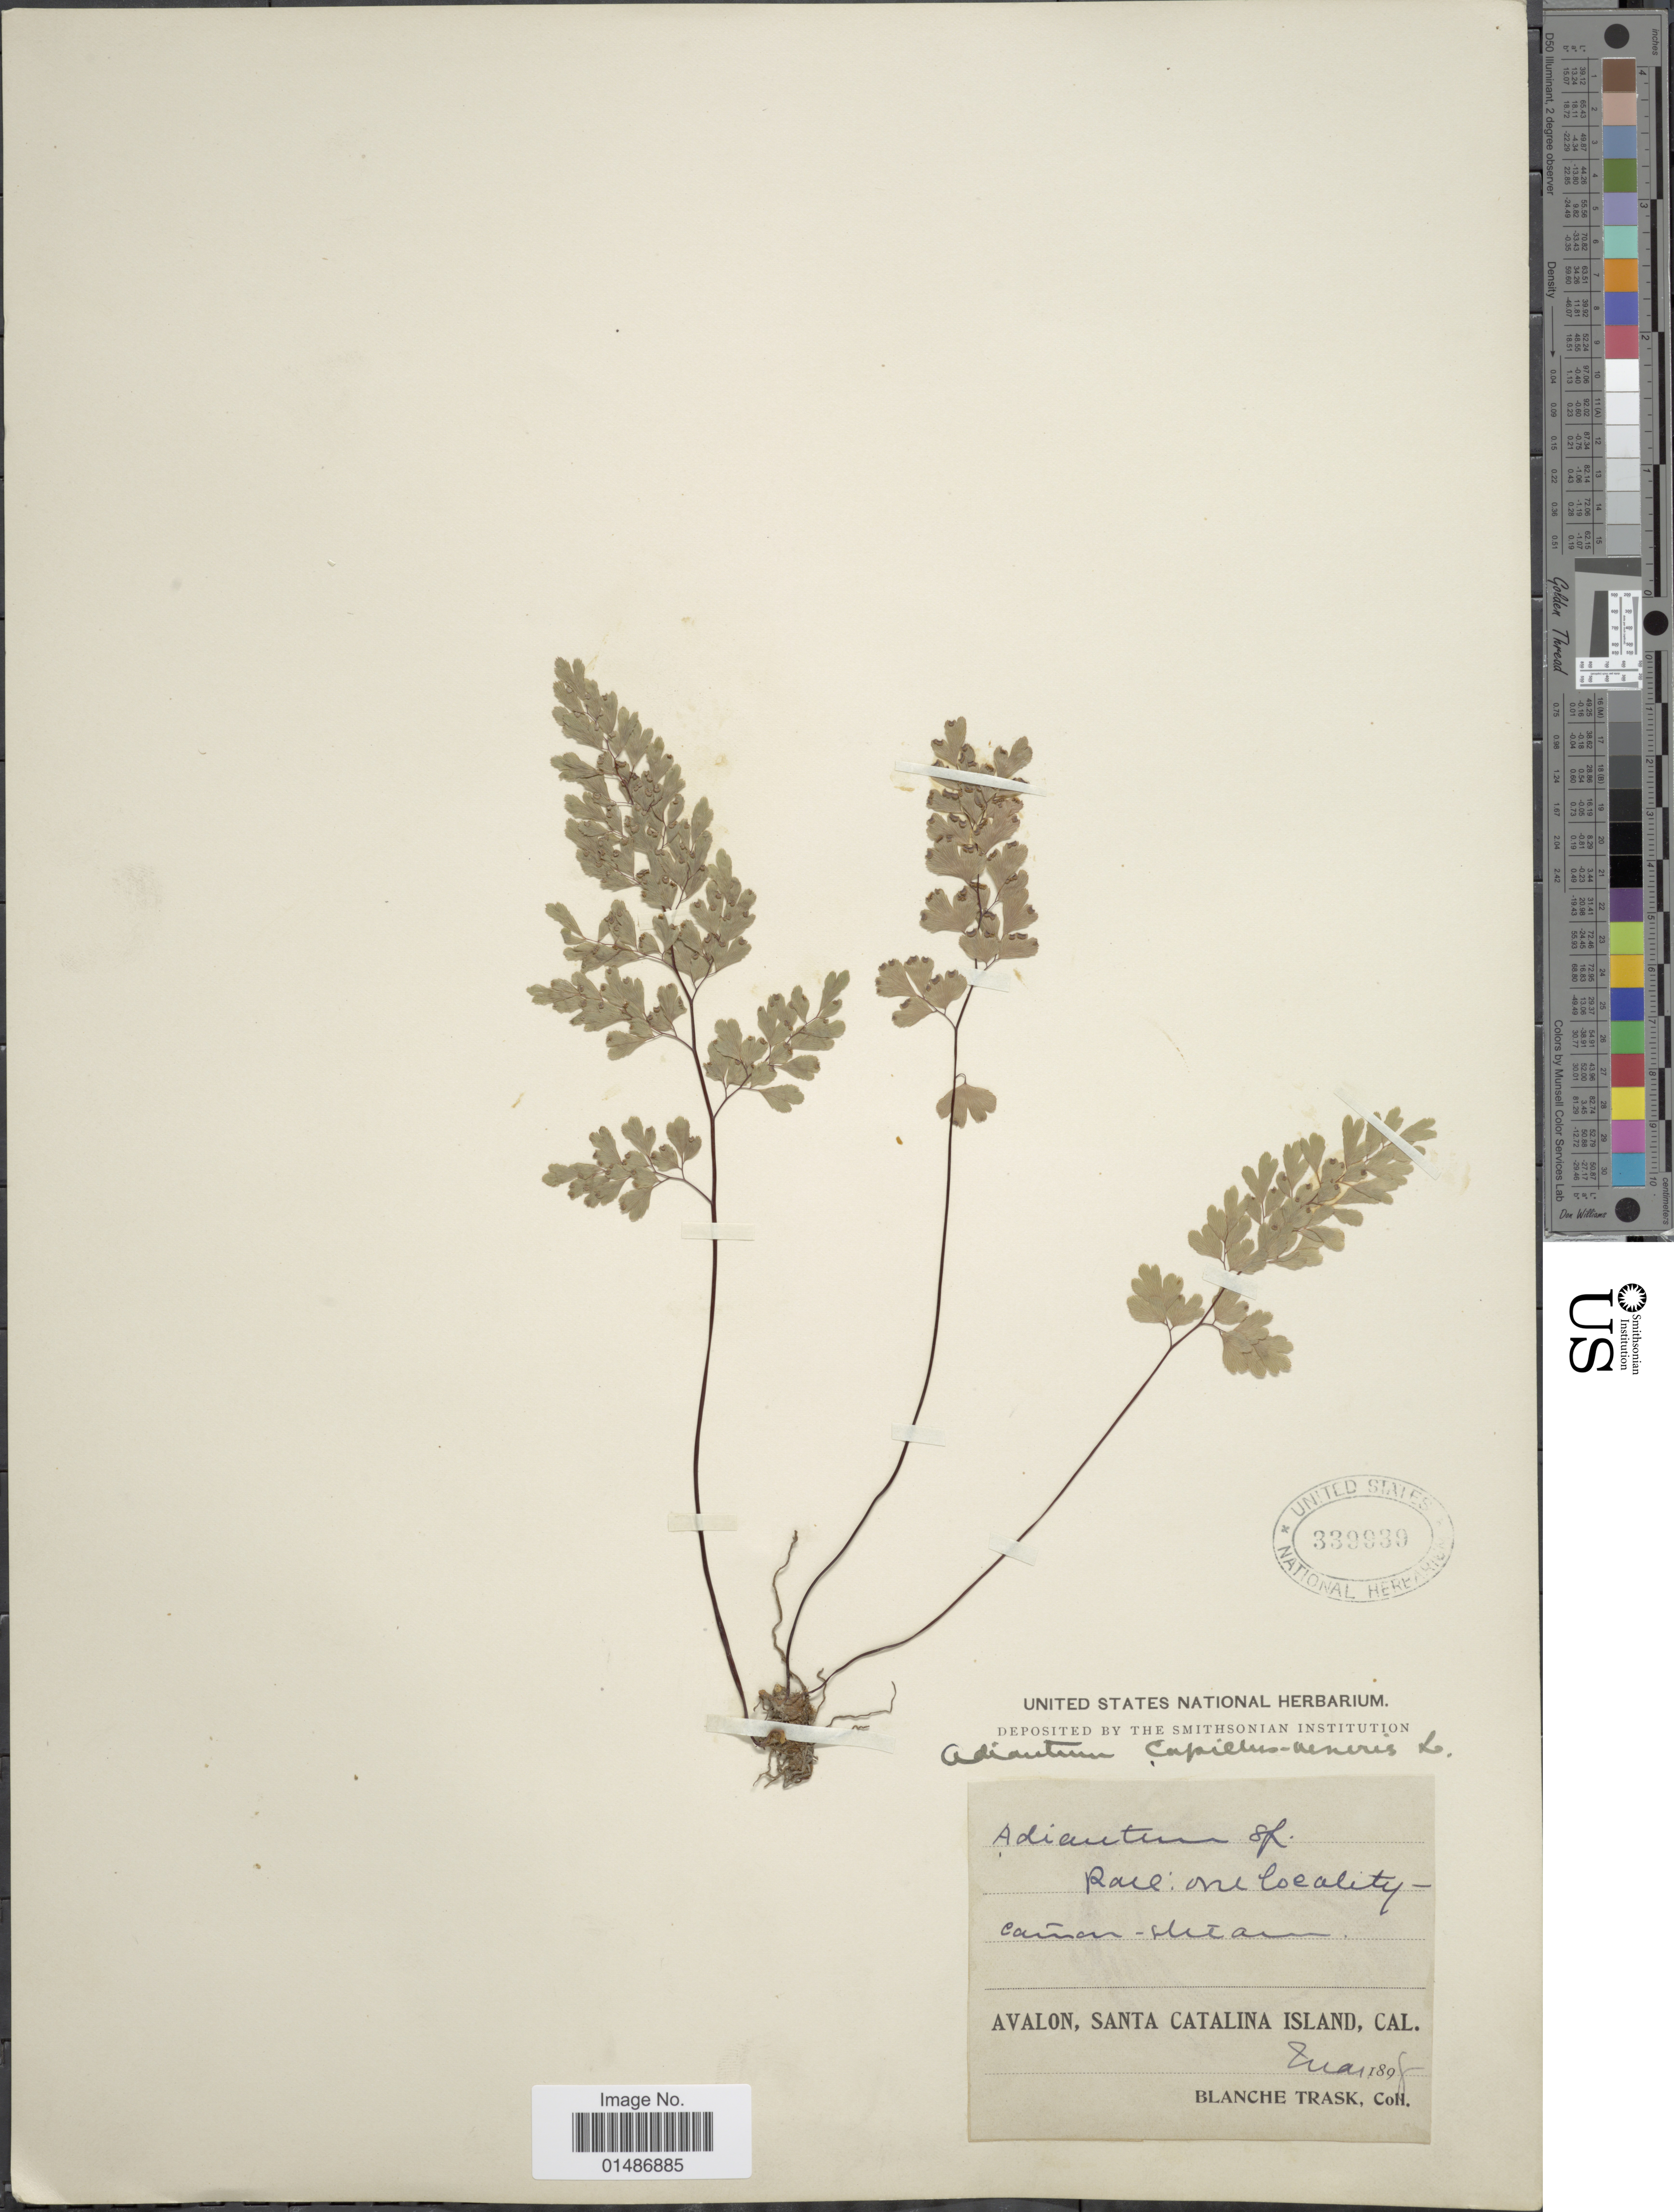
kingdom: Plantae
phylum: Tracheophyta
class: Polypodiopsida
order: Polypodiales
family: Pteridaceae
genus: Adiantum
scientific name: Adiantum capillus-veneris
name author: L.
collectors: B. Trask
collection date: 1895-05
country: United States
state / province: California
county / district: Los Angeles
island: Santa Catalina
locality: Avalon, Santa Catalina Island.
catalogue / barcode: US 339939